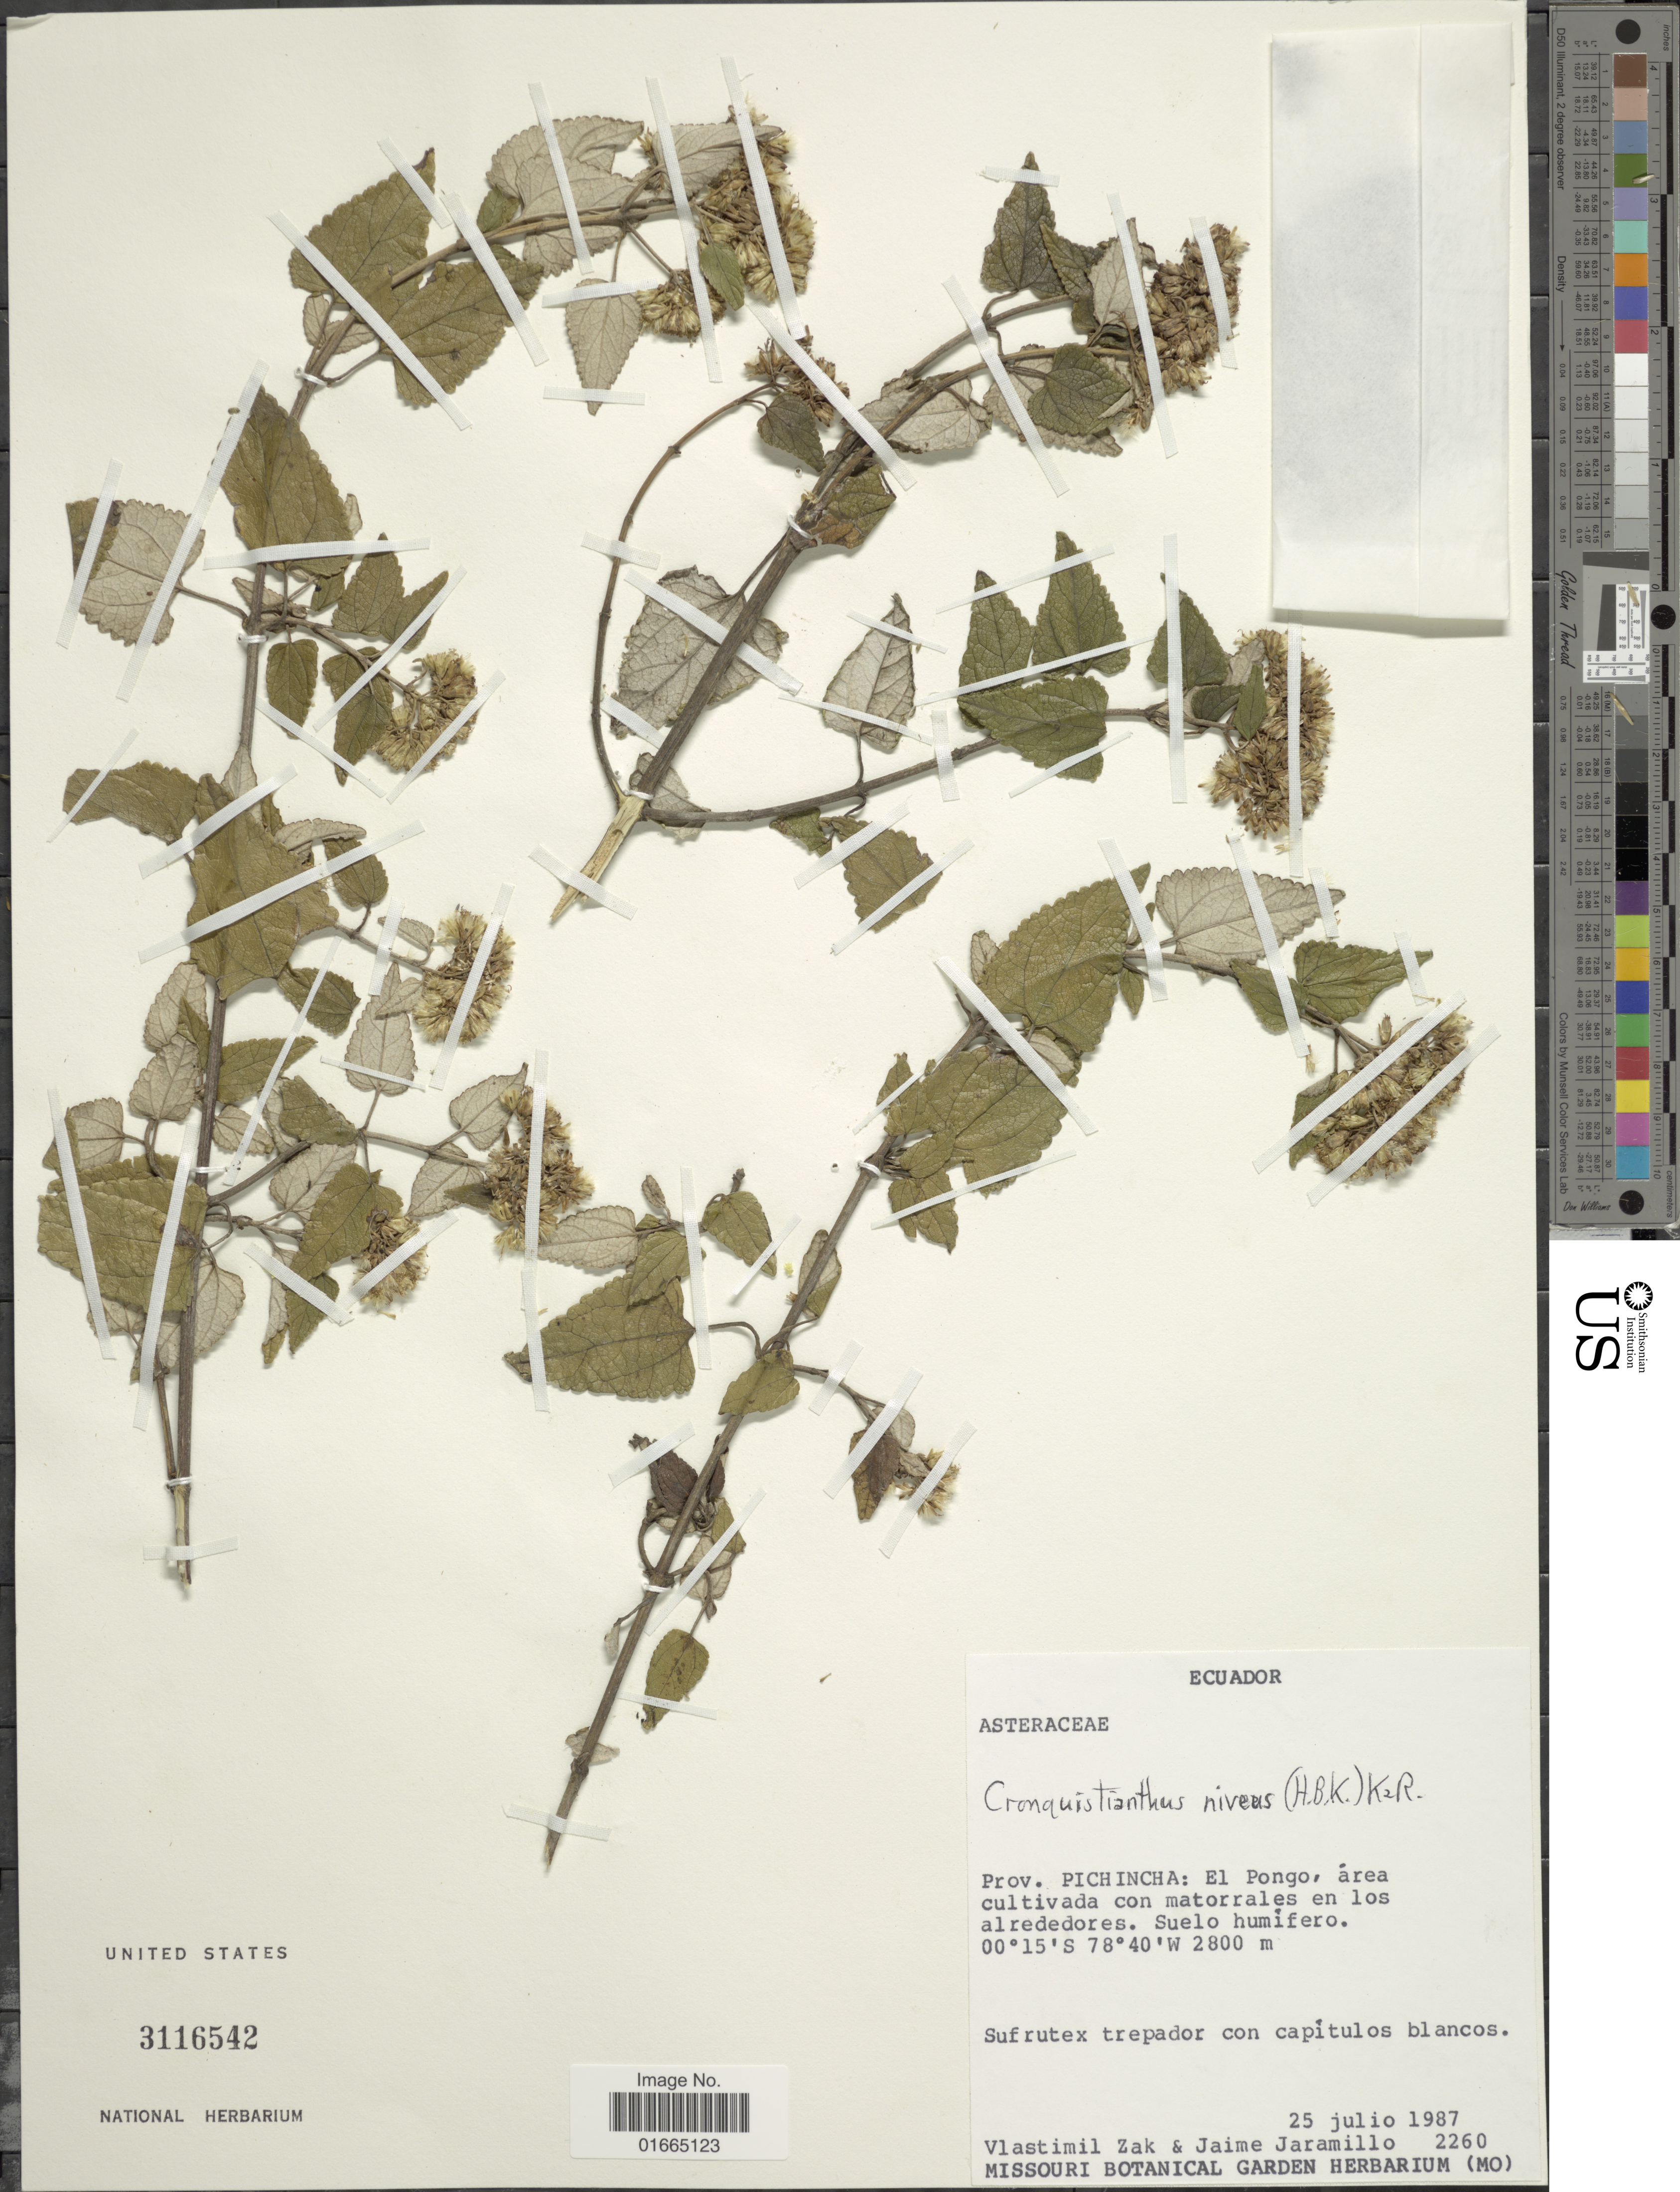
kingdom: Plantae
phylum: Tracheophyta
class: Magnoliopsida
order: Asterales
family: Asteraceae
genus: Cronquistianthus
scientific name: Cronquistianthus niveus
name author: (Kunth) R.M. King & H. Rob.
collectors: V. Zak & J. Jaramillo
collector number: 2260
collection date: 1987-07-25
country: Ecuador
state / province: Pichincha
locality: Prov. Pichincha; El Pongo, área cultivada con matorrales en los alrededores. Suelo humifero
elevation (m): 2800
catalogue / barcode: US 3116542